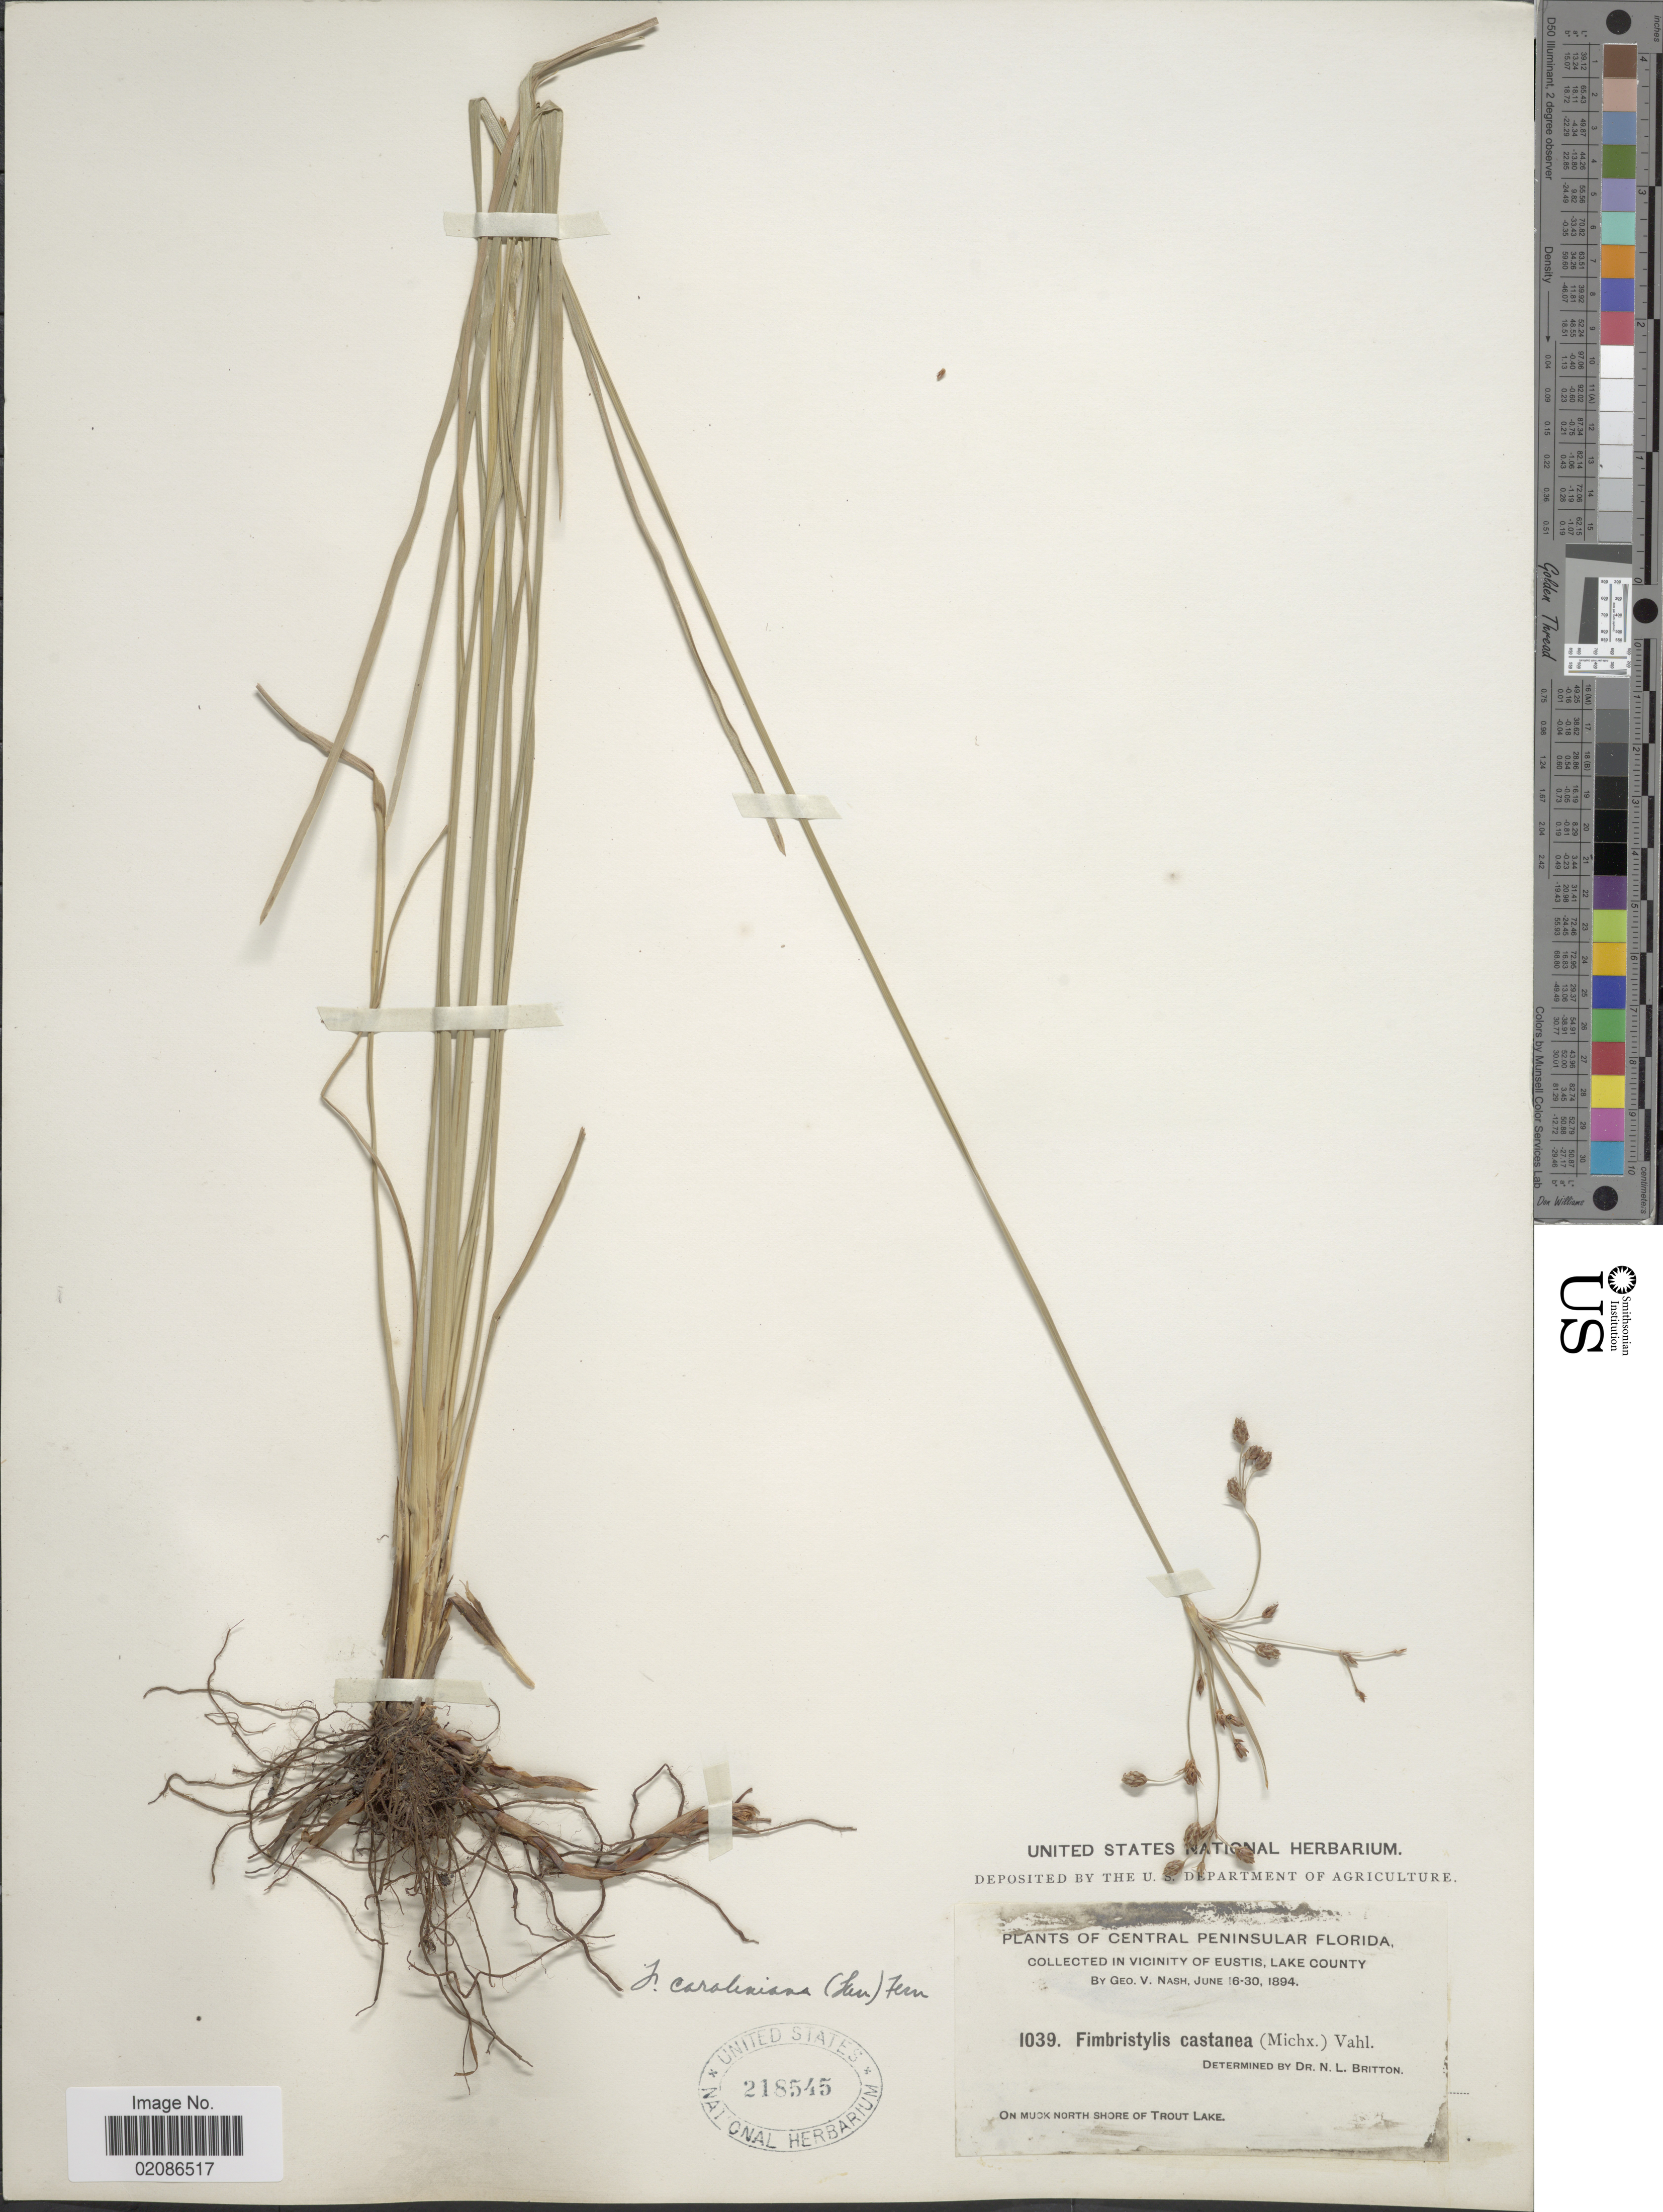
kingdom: Plantae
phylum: Tracheophyta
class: Liliopsida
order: Poales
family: Cyperaceae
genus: Fimbristylis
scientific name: Fimbristylis caroliniana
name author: (Lam.) Fernald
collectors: G. V. Nash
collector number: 1039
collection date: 1894-06-16/1894-06-30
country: United States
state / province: Florida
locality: Central Peninsular Florida, In Vicinity of Eustis, Lake County, On Muck North shore of Trout Lake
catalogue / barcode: US 218545